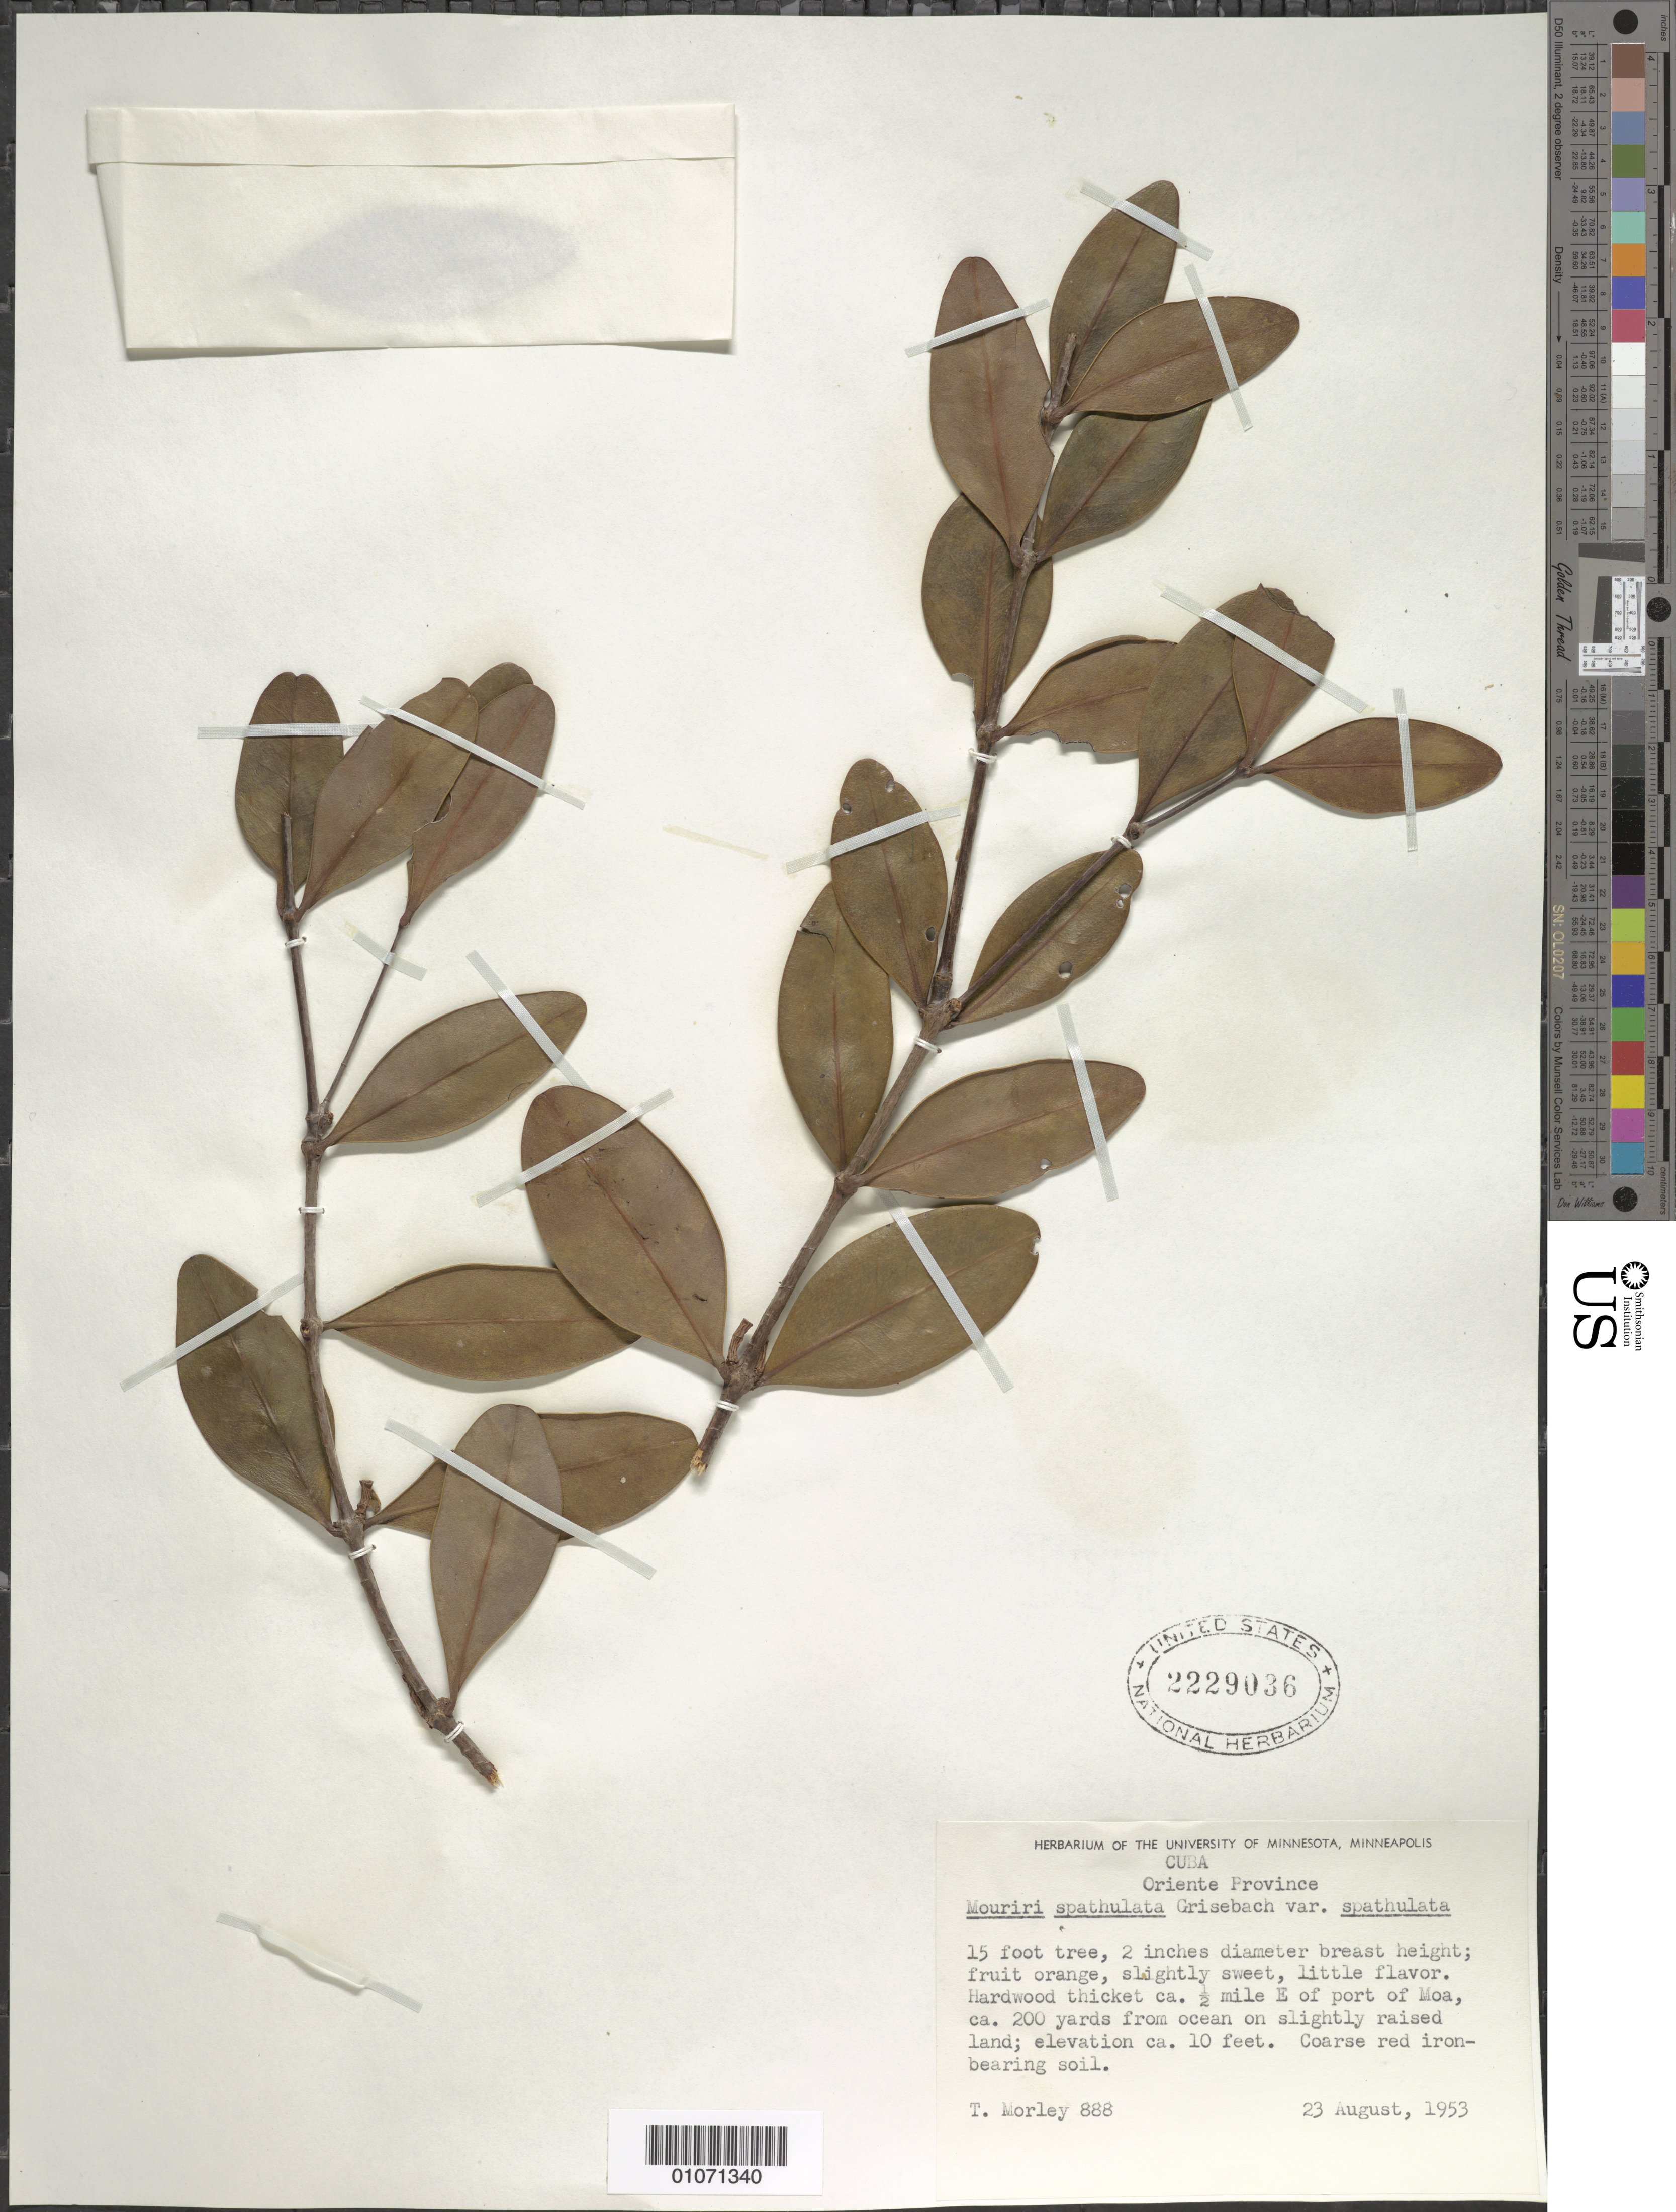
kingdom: Plantae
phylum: Tracheophyta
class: Magnoliopsida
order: Myrtales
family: Melastomataceae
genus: Mouriri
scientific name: Mouriri spathulata var. spathulata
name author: Griseb.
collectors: T. Morley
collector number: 888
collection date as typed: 23 Aug 1953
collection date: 1953-08-23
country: Cuba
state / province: Holguín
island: Cuba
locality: Moa, hardwood thicket about 0 5 mile E of port of Moa [Oriente], about 200 yards from ocean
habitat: Hardwood thicket, about 200 yards from ocean on slightly raised land. Coarse red iron-bearing soil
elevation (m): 3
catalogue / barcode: US 2229036